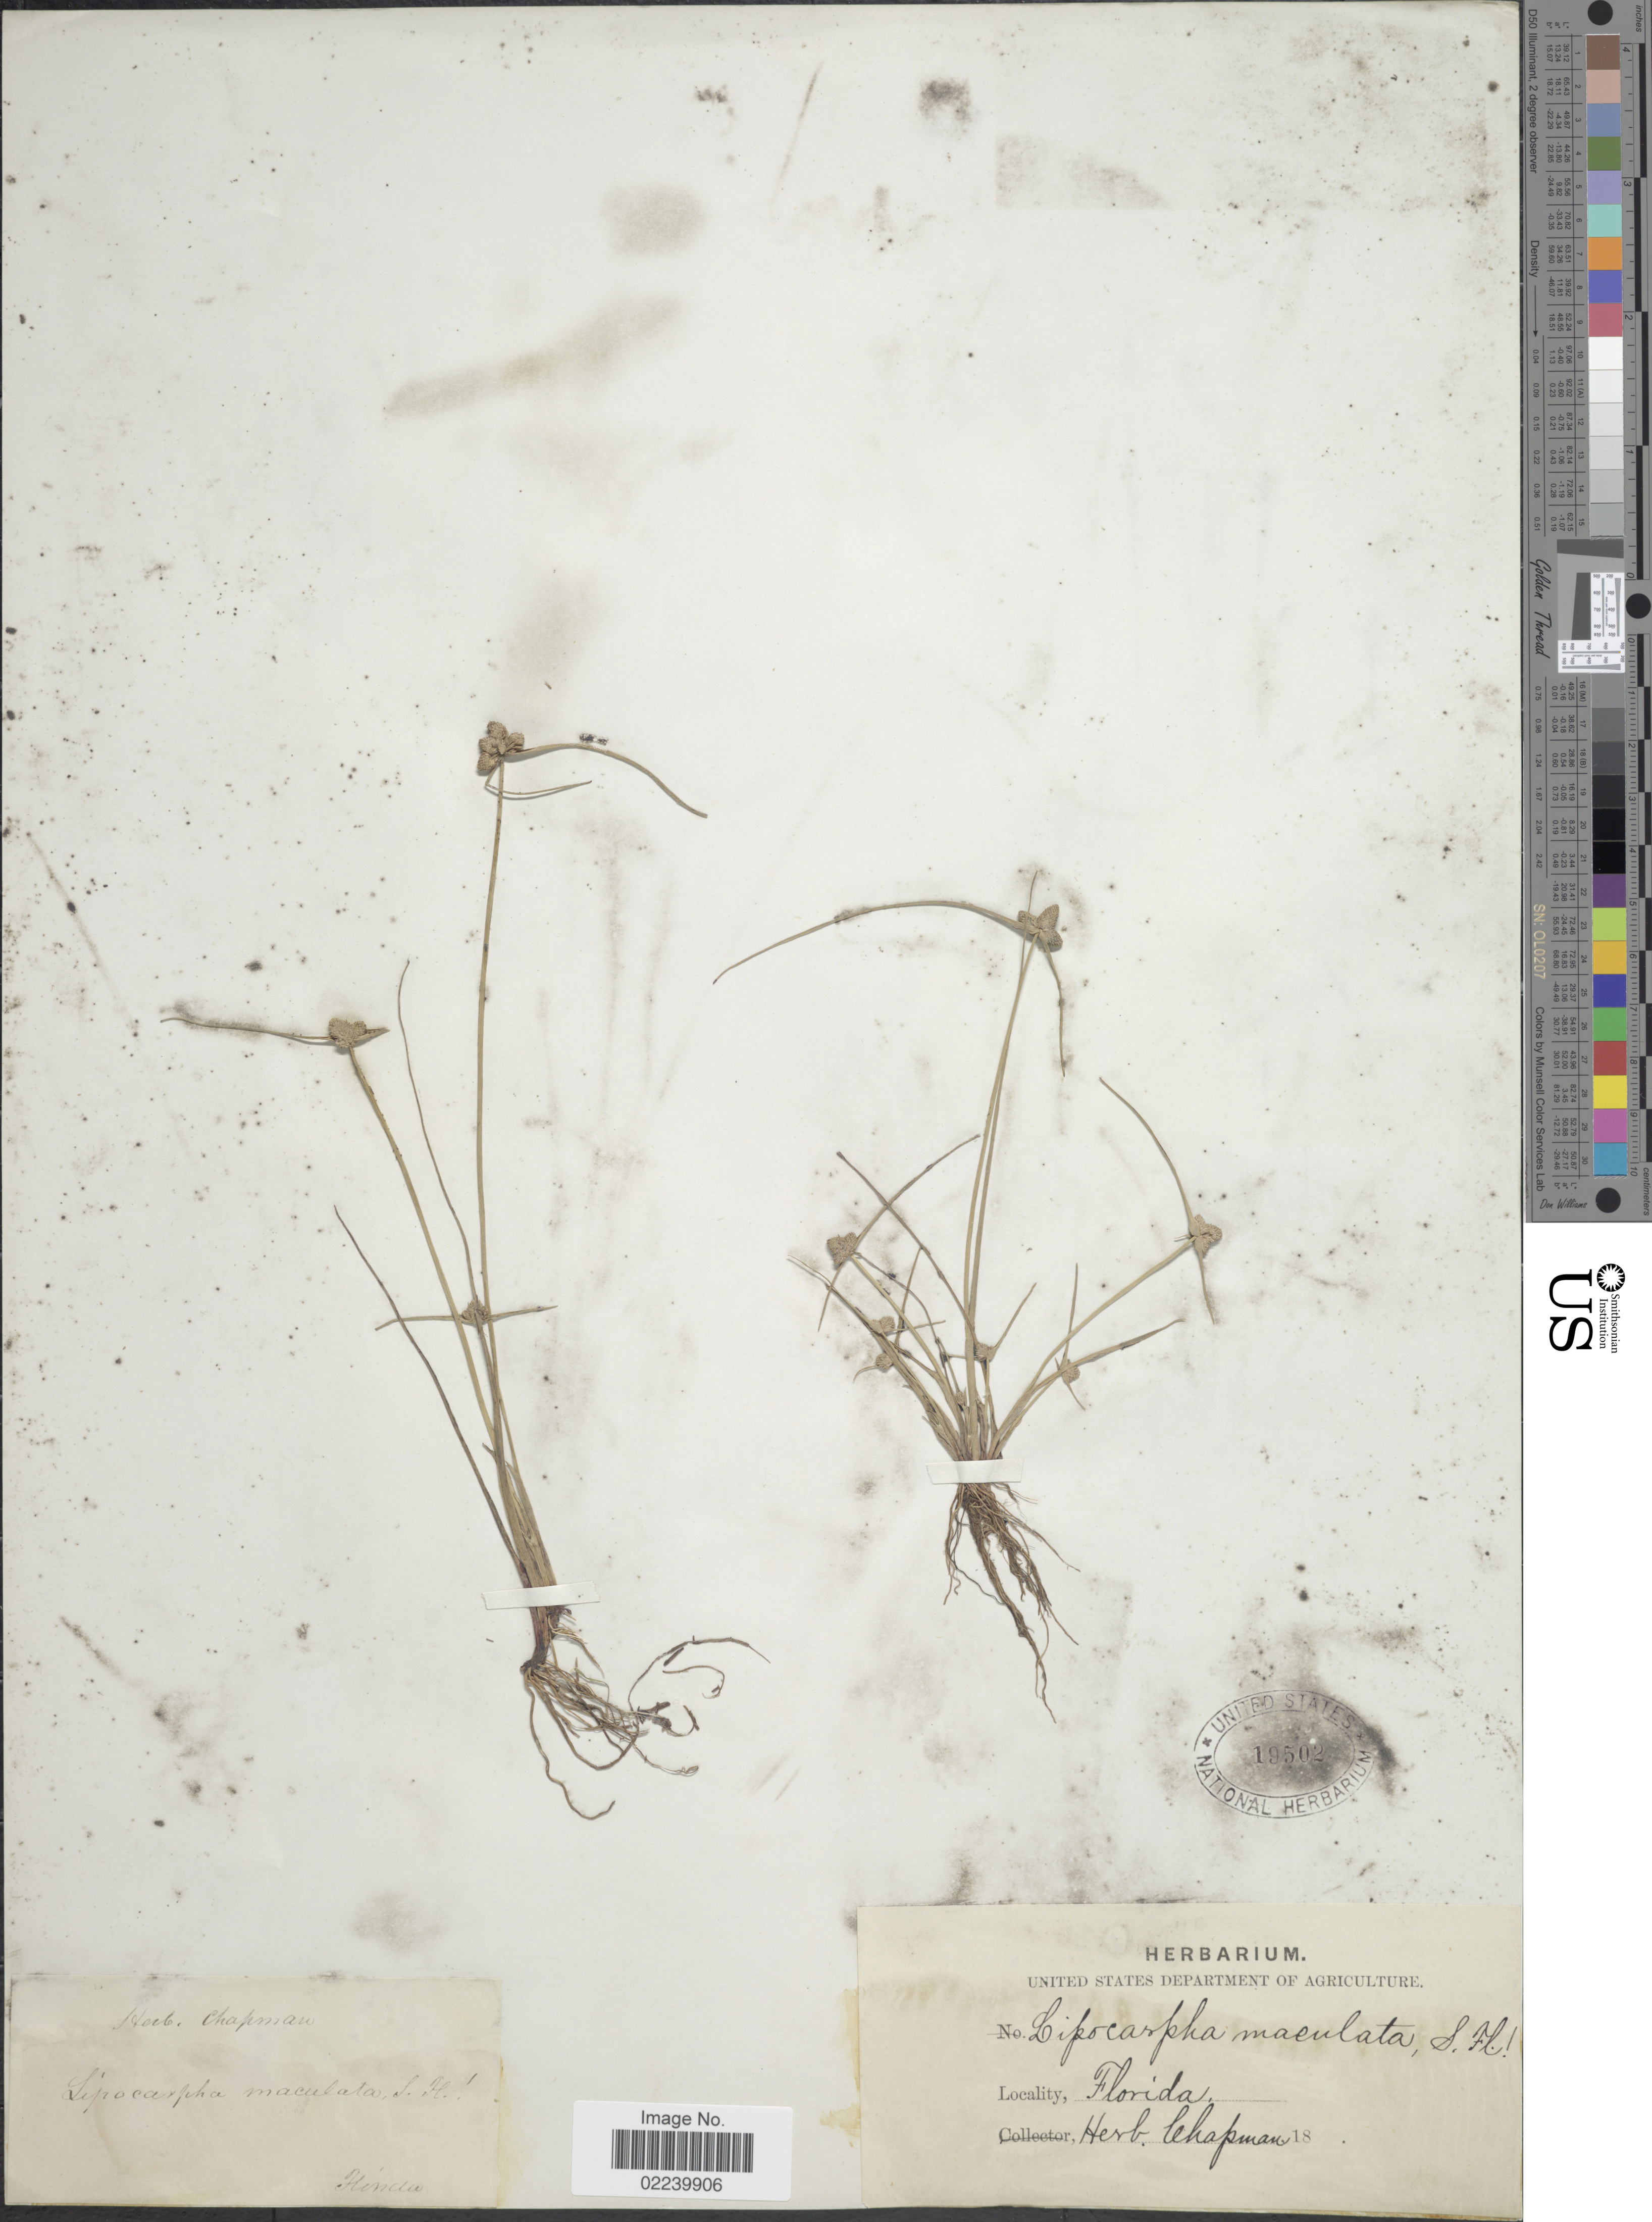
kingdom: Plantae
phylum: Tracheophyta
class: Liliopsida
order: Poales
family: Cyperaceae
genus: Cyperus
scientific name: Cyperus neotropicalis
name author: Alain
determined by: Strong, M. T., (US), Smithsonian Institution - National Museum of Natural History (UNITED STATES)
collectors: ex herb. Chapman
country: United States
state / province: Florida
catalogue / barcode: US 19502